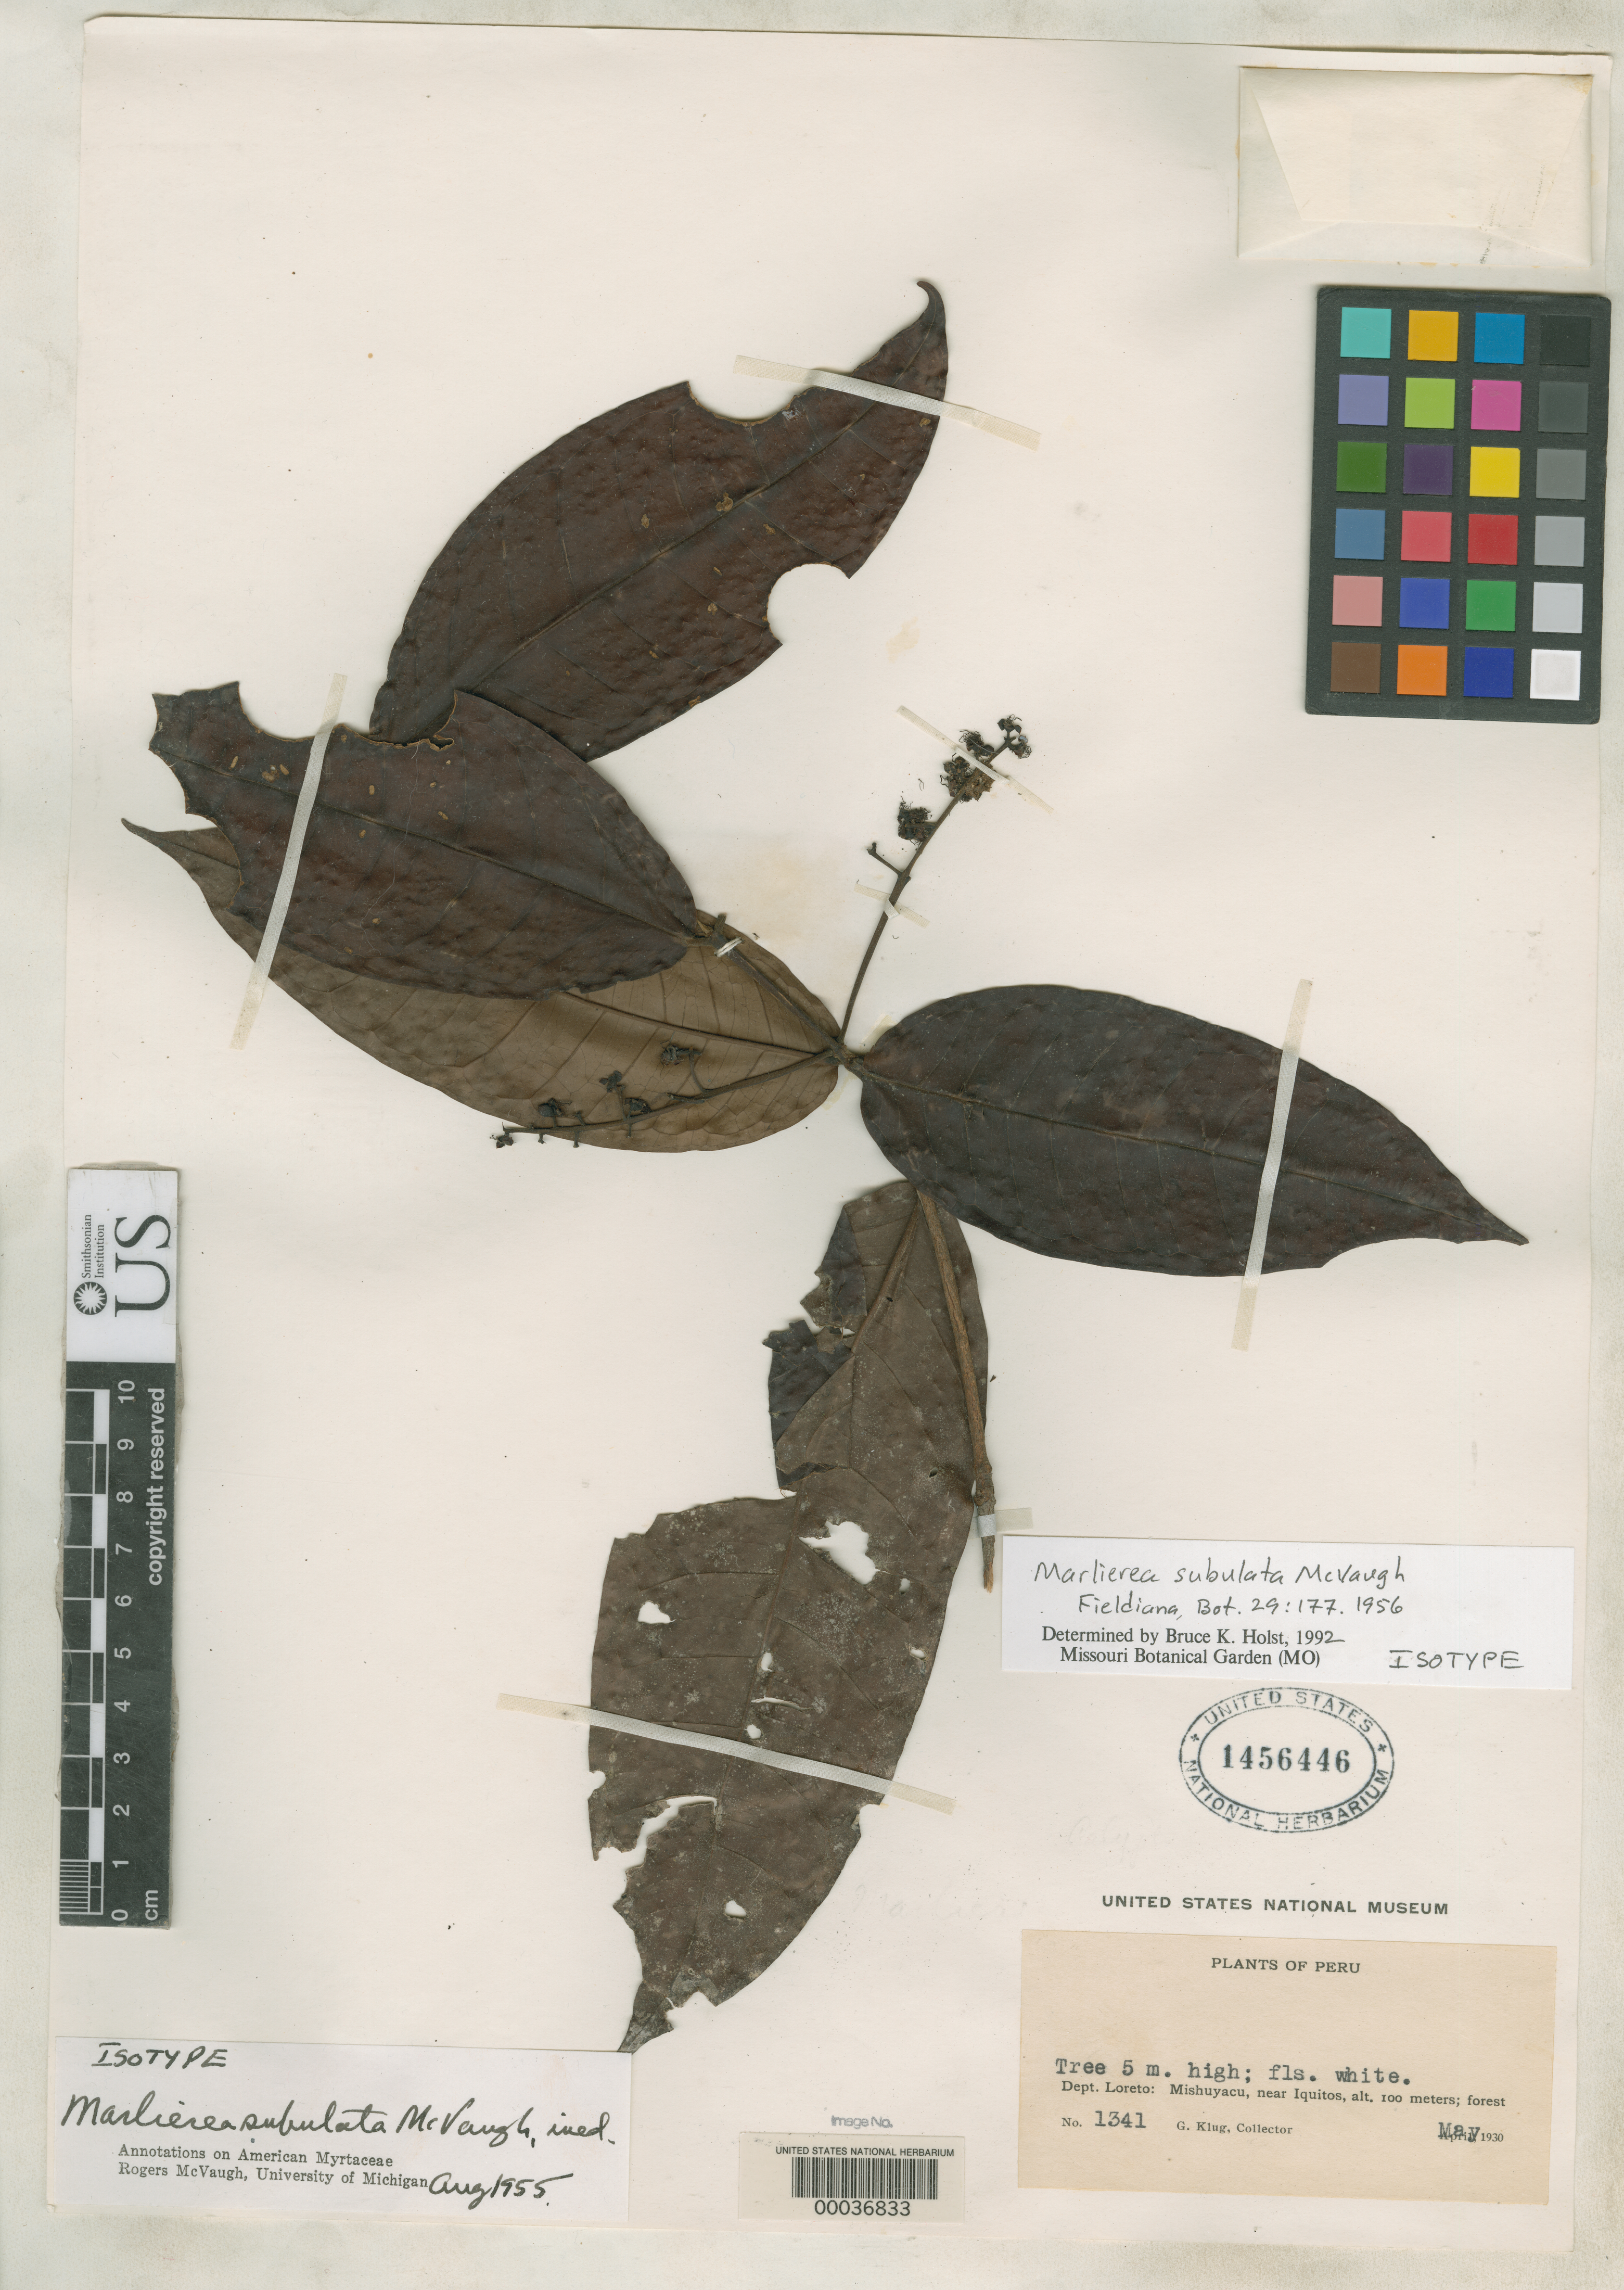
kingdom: Plantae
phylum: Tracheophyta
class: Magnoliopsida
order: Myrtales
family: Myrtaceae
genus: Marlierea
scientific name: Marlierea subulata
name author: McVaugh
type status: Isotype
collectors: G. Klug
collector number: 1341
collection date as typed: May 1930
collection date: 1930-05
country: Peru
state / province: Loreto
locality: Mishuyacu, near Iquitos.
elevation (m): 100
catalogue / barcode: US 1456446